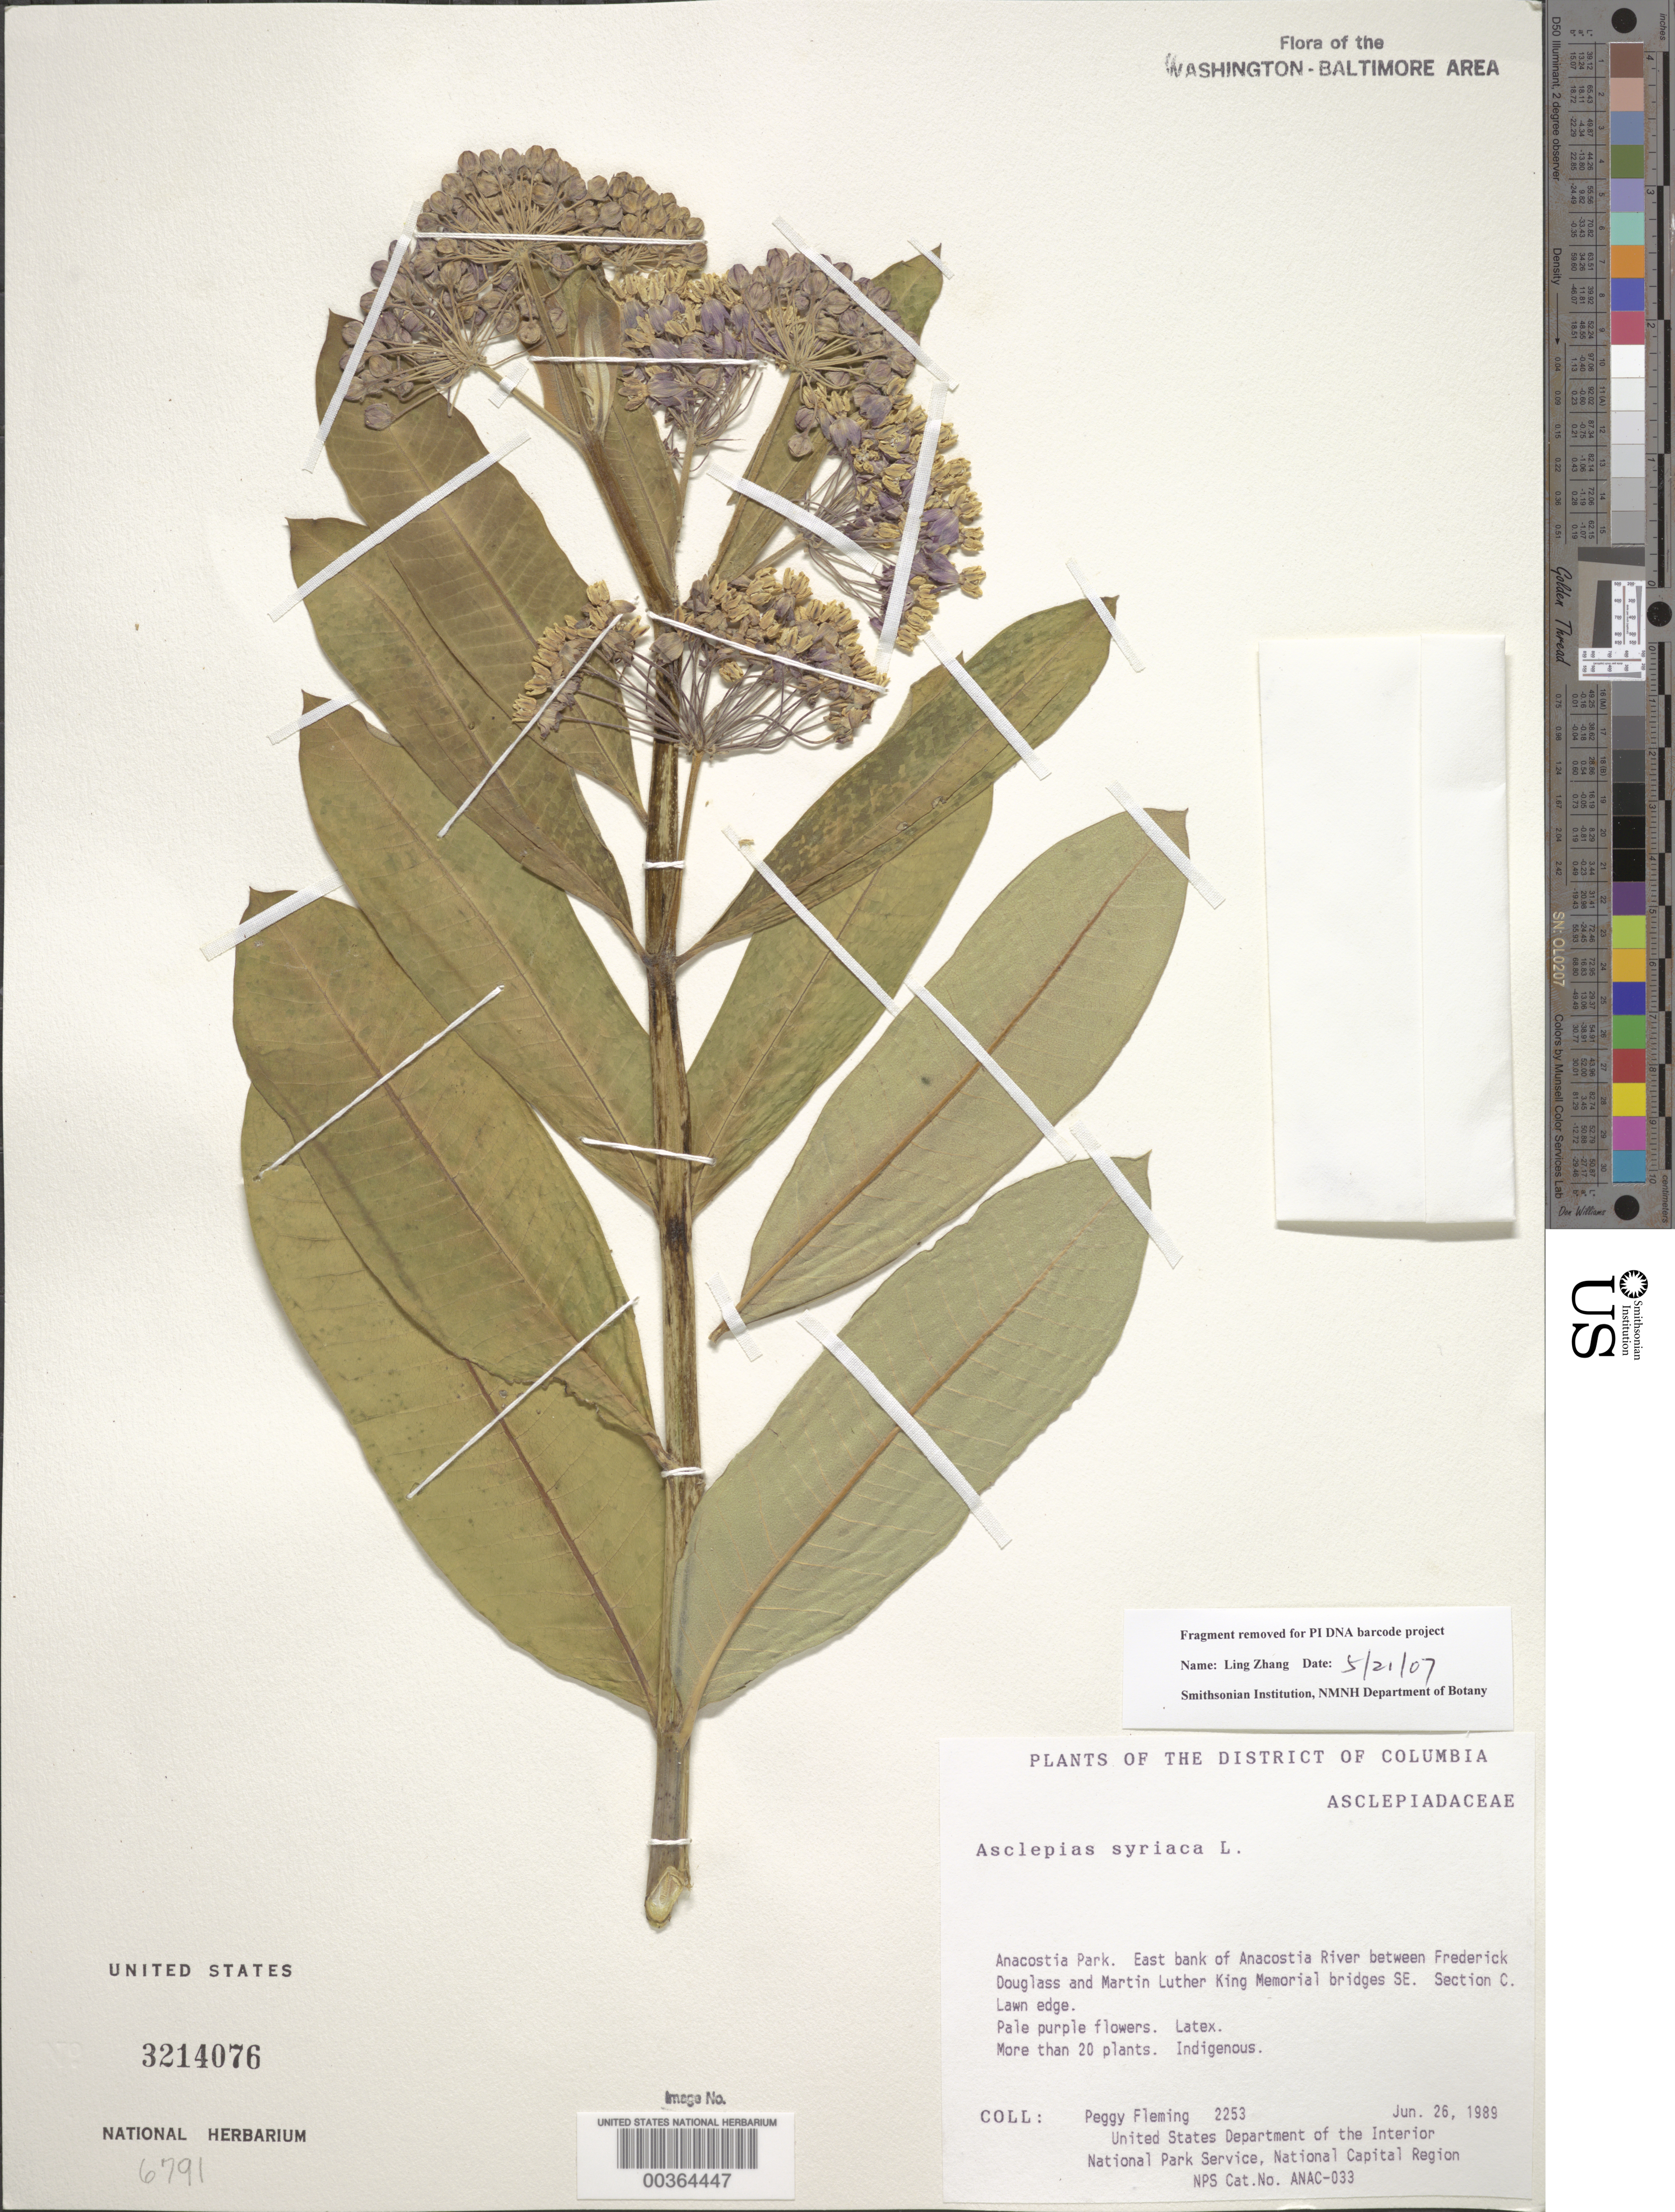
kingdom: Plantae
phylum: Tracheophyta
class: Magnoliopsida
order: Gentianales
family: Apocynaceae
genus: Asclepias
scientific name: Asclepias syriaca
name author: L.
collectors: P. Fleming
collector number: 2253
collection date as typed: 26 Jun 1989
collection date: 1989-06-26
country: United States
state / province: District of Columbia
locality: Anacostia Park, E bank of Anacostia River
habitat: Lawn edge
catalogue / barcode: US 3214076